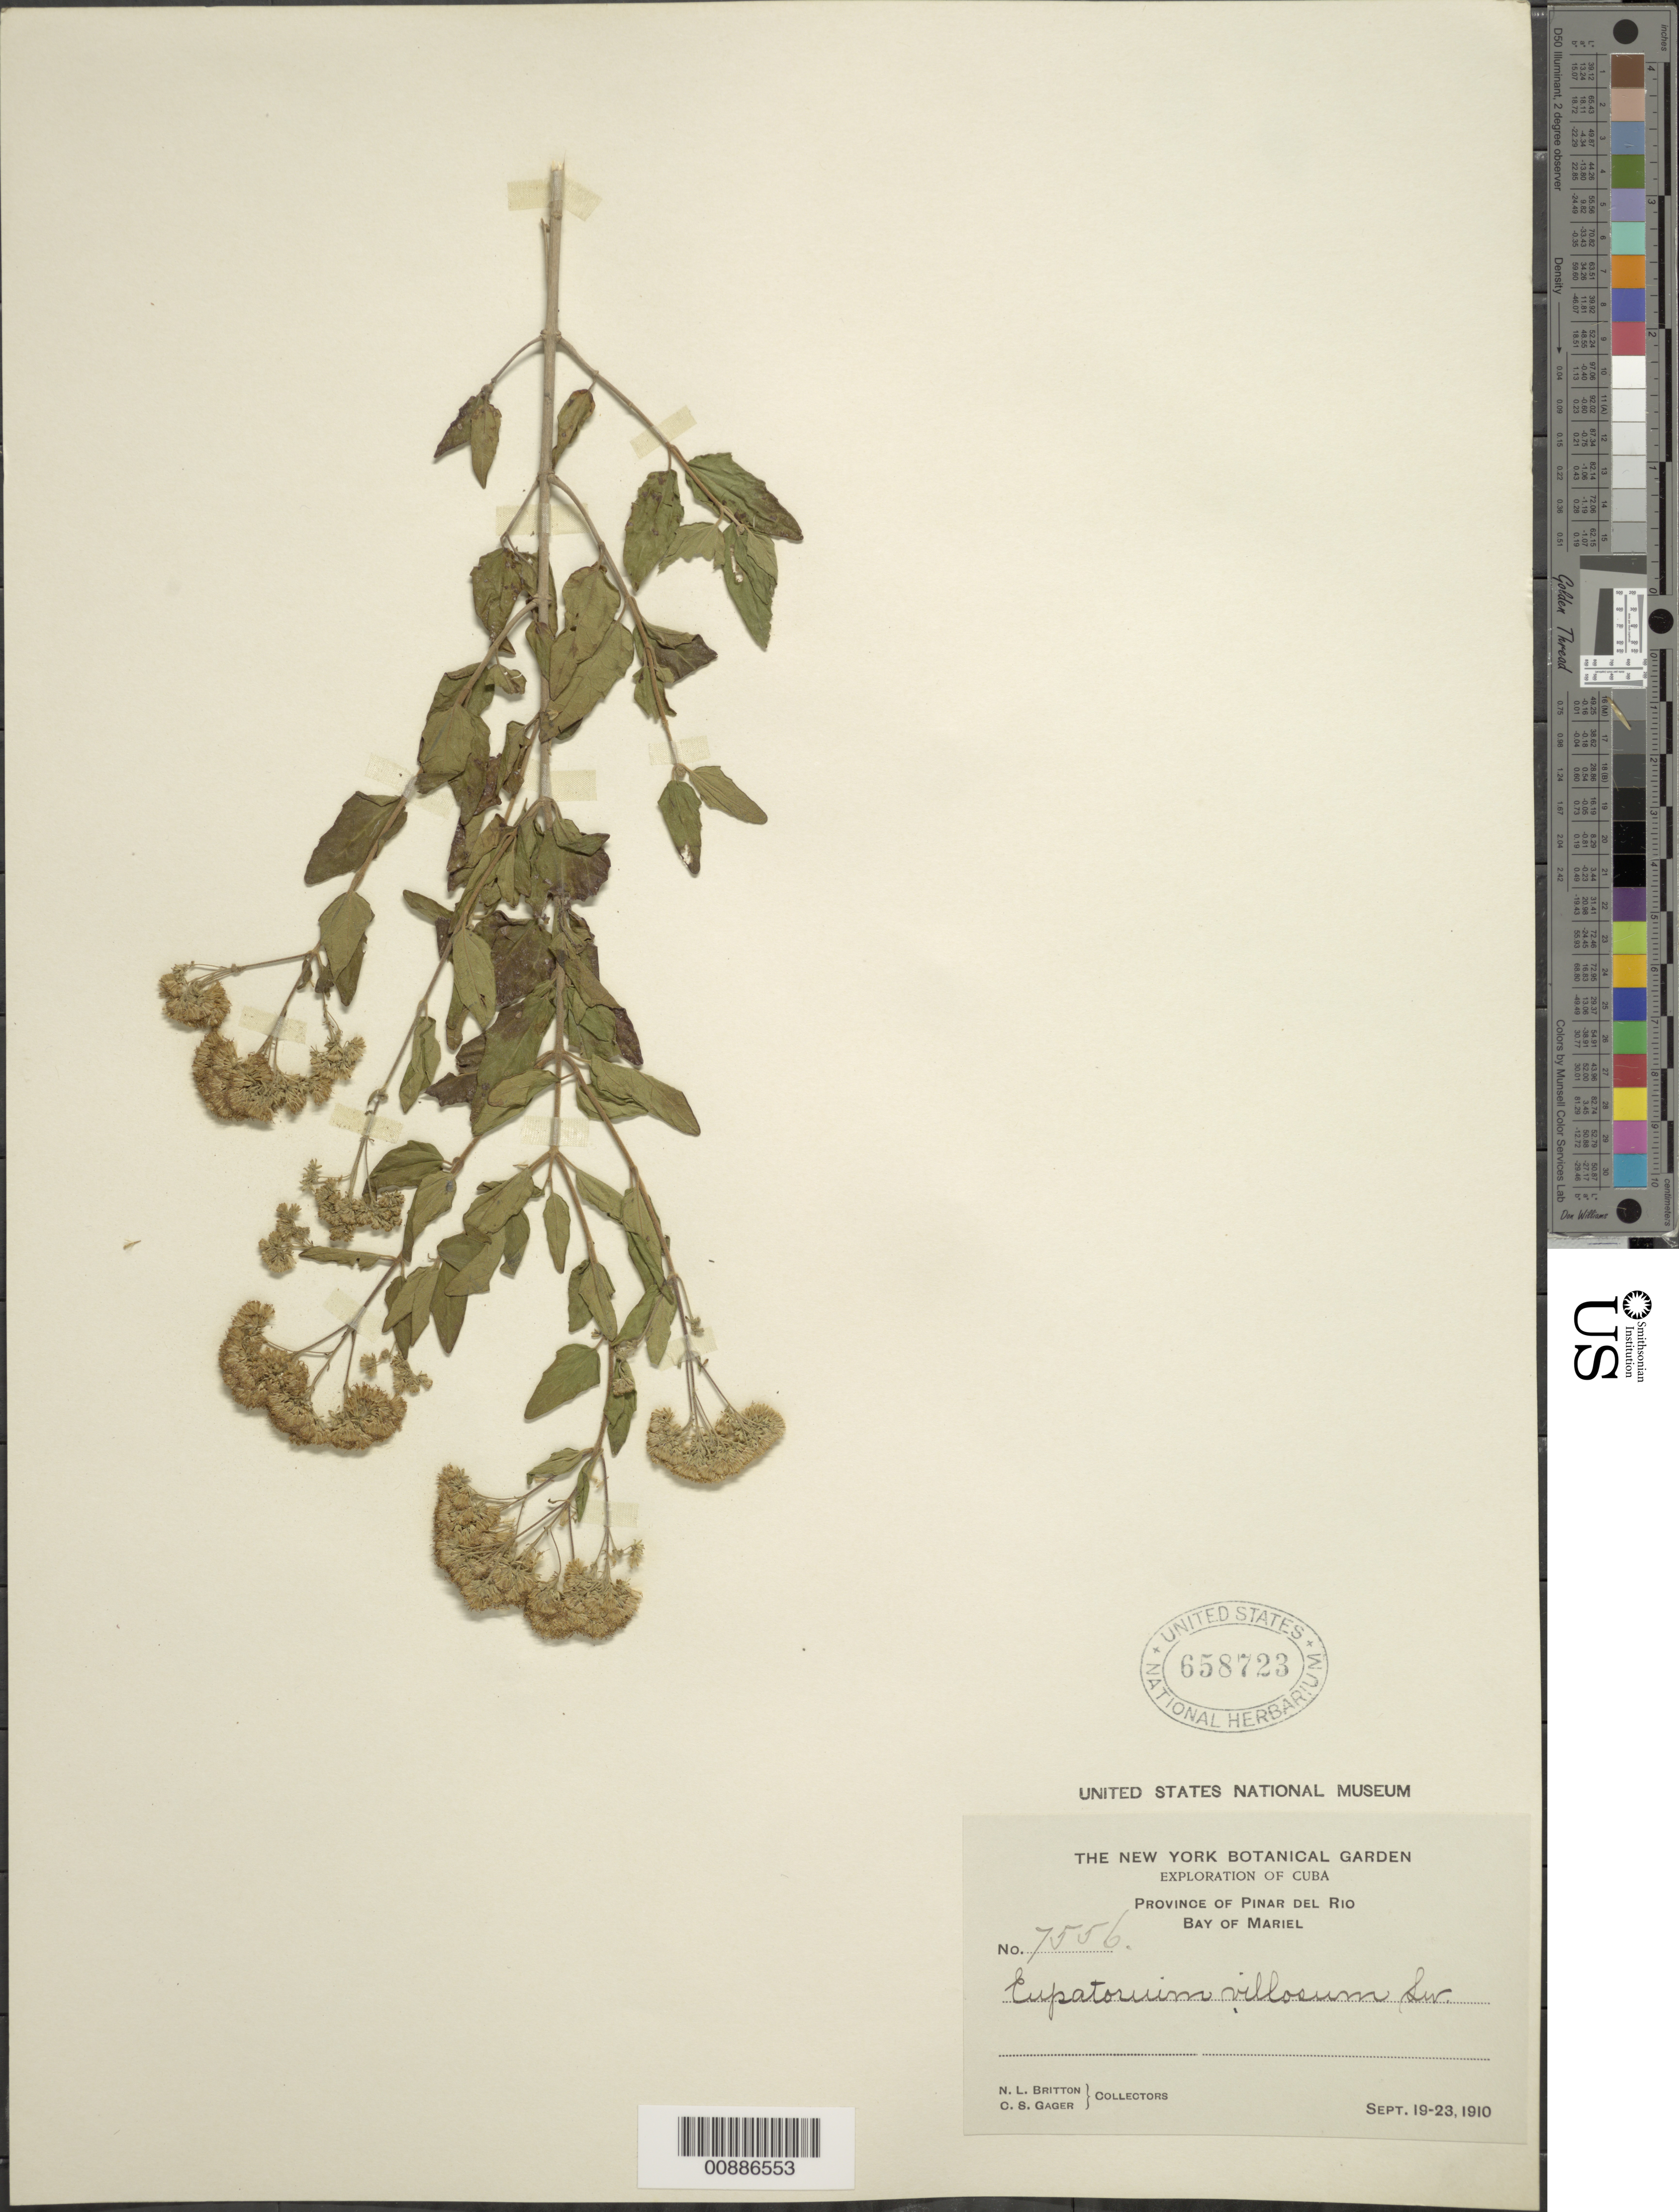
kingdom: Plantae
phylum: Tracheophyta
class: Magnoliopsida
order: Asterales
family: Asteraceae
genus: Koanophyllon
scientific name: Koanophyllon villosum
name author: (Sw.) R.M. King & H. Rob.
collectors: N. Britton & C. Gager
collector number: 7556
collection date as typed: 19 Sep 1910 to 23 Sep 1910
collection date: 1910-09-19/1910-09-23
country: Cuba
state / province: Pinar del Río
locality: Bay of Mariel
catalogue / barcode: US 658723